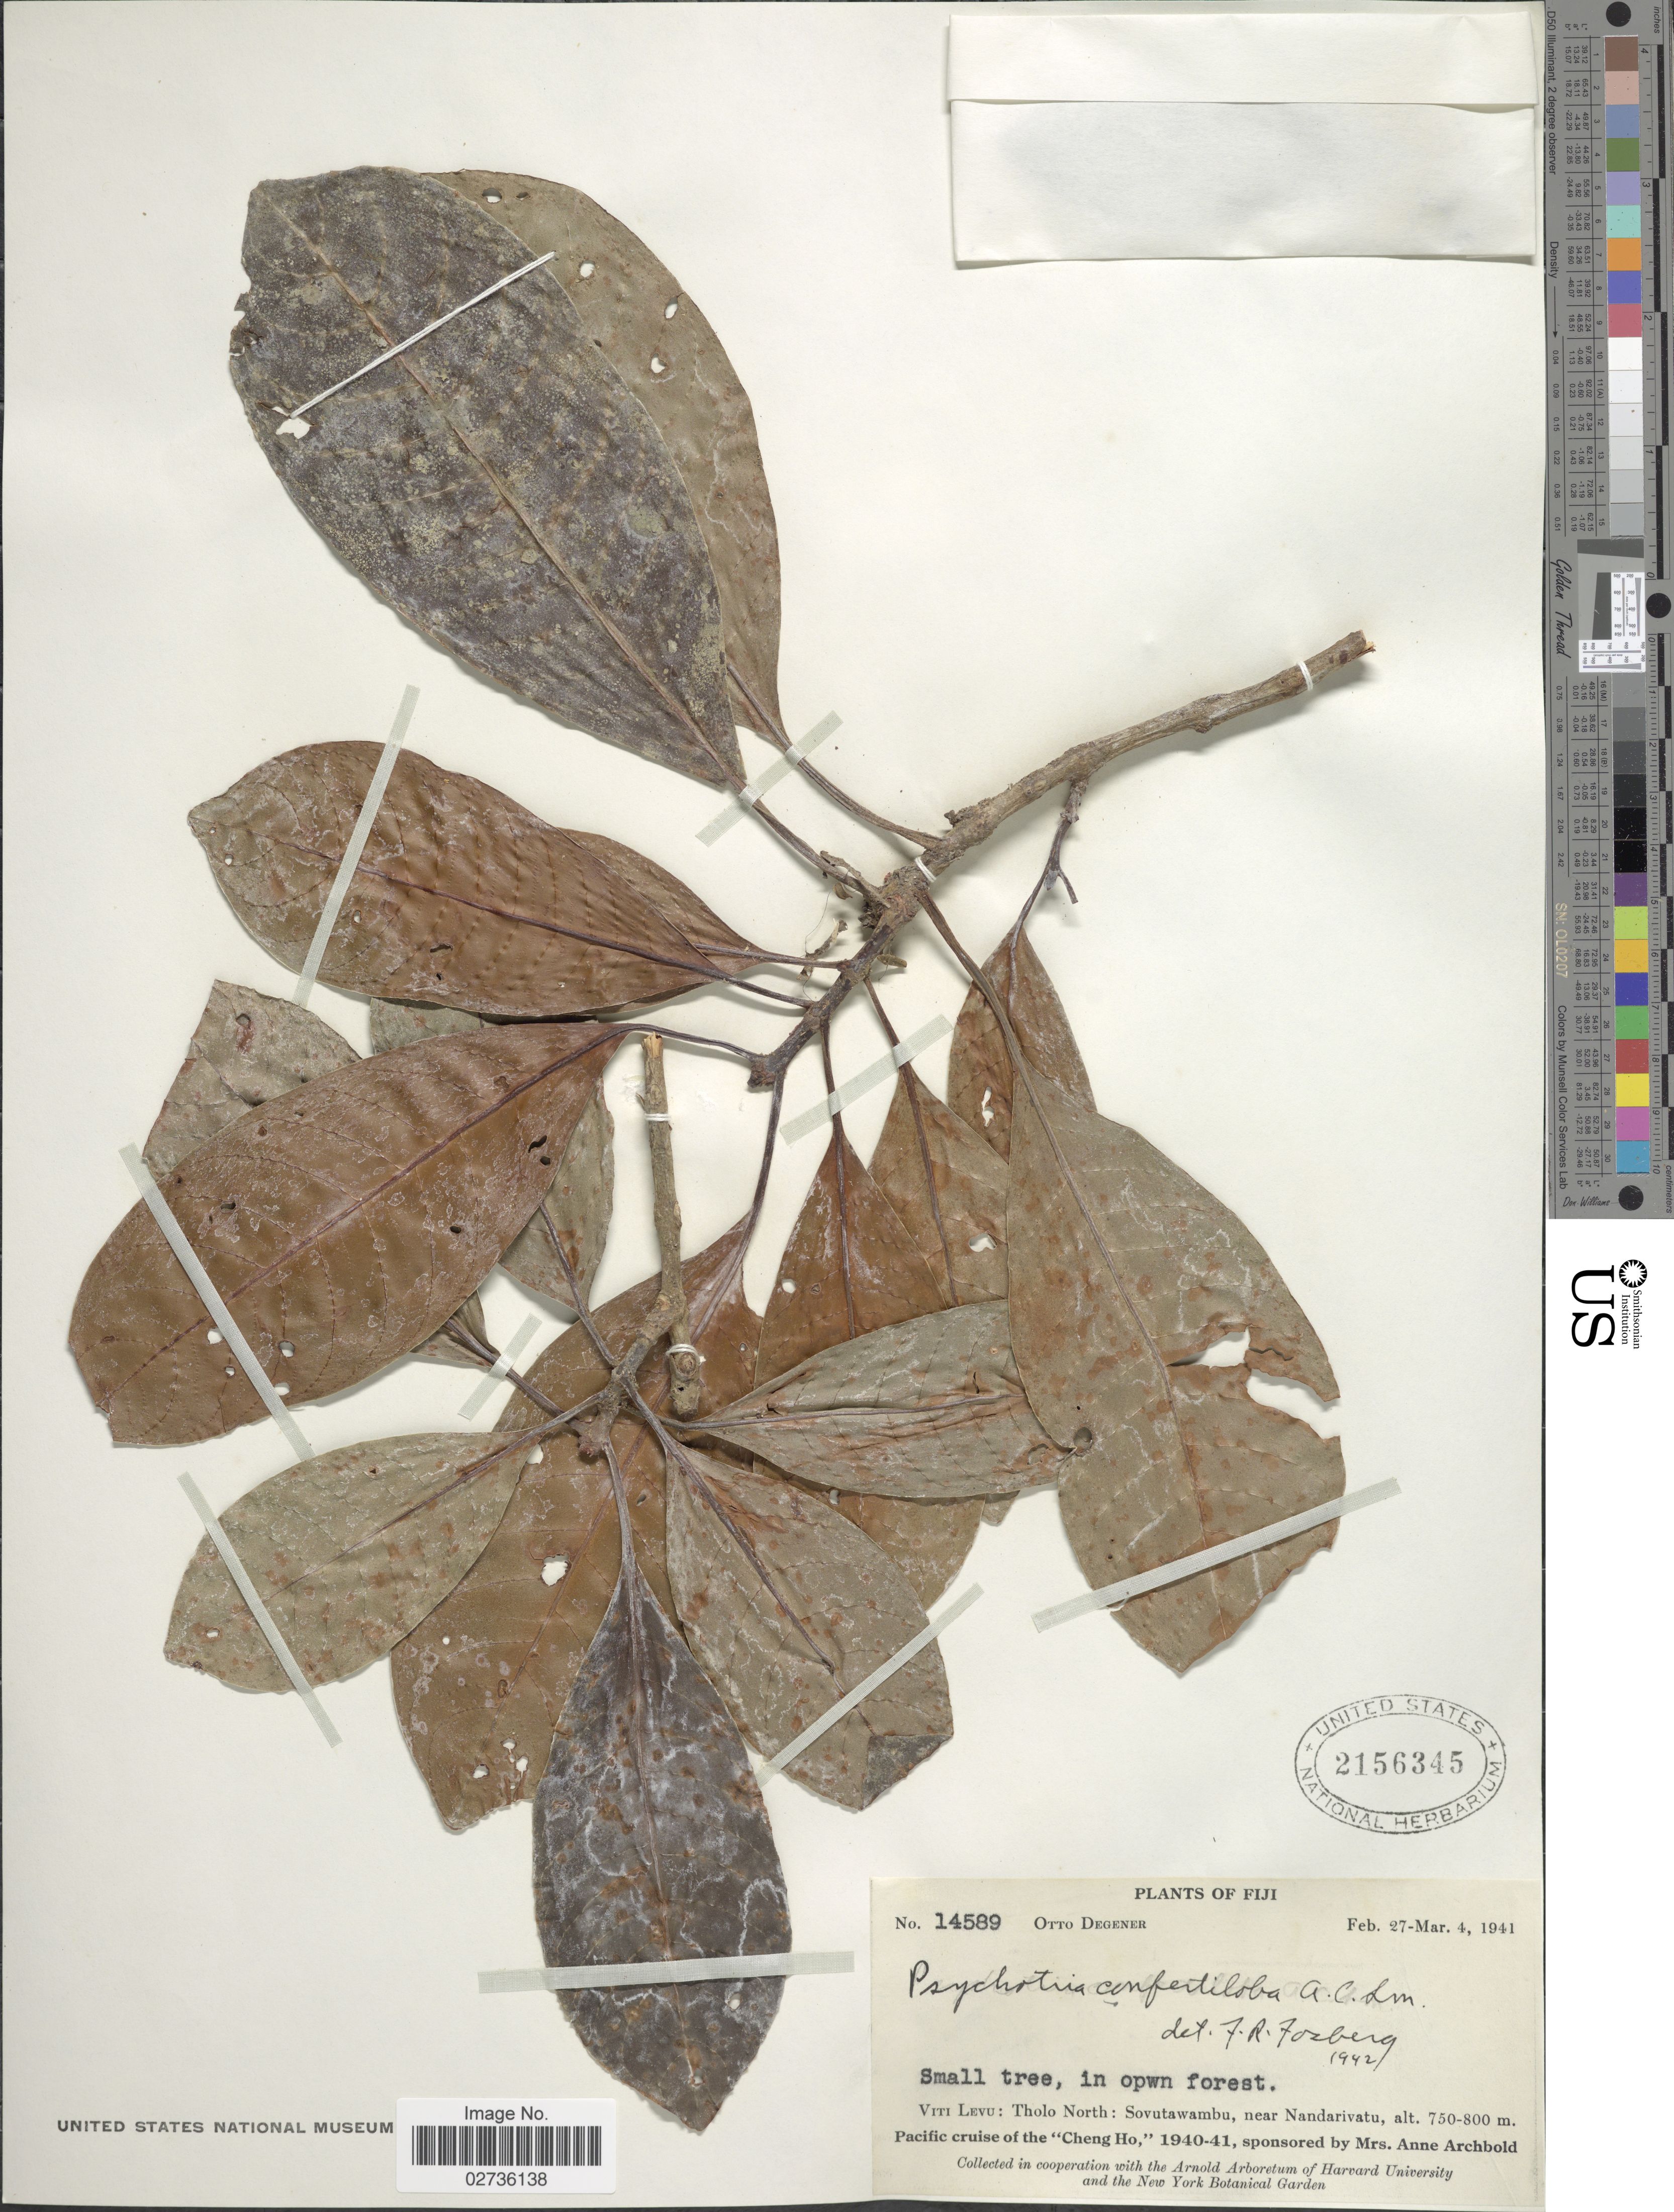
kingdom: Plantae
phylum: Tracheophyta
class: Magnoliopsida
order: Gentianales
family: Rubiaceae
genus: Psychotria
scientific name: Psychotria confertiloba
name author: A.C. Sm.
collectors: O. Degener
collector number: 14589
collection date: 1941-02-27/1941-03-04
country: Fiji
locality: Viti Levu: Tholo North: Sovutawambu, near Nandarivatu.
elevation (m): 750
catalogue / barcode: US 2156345